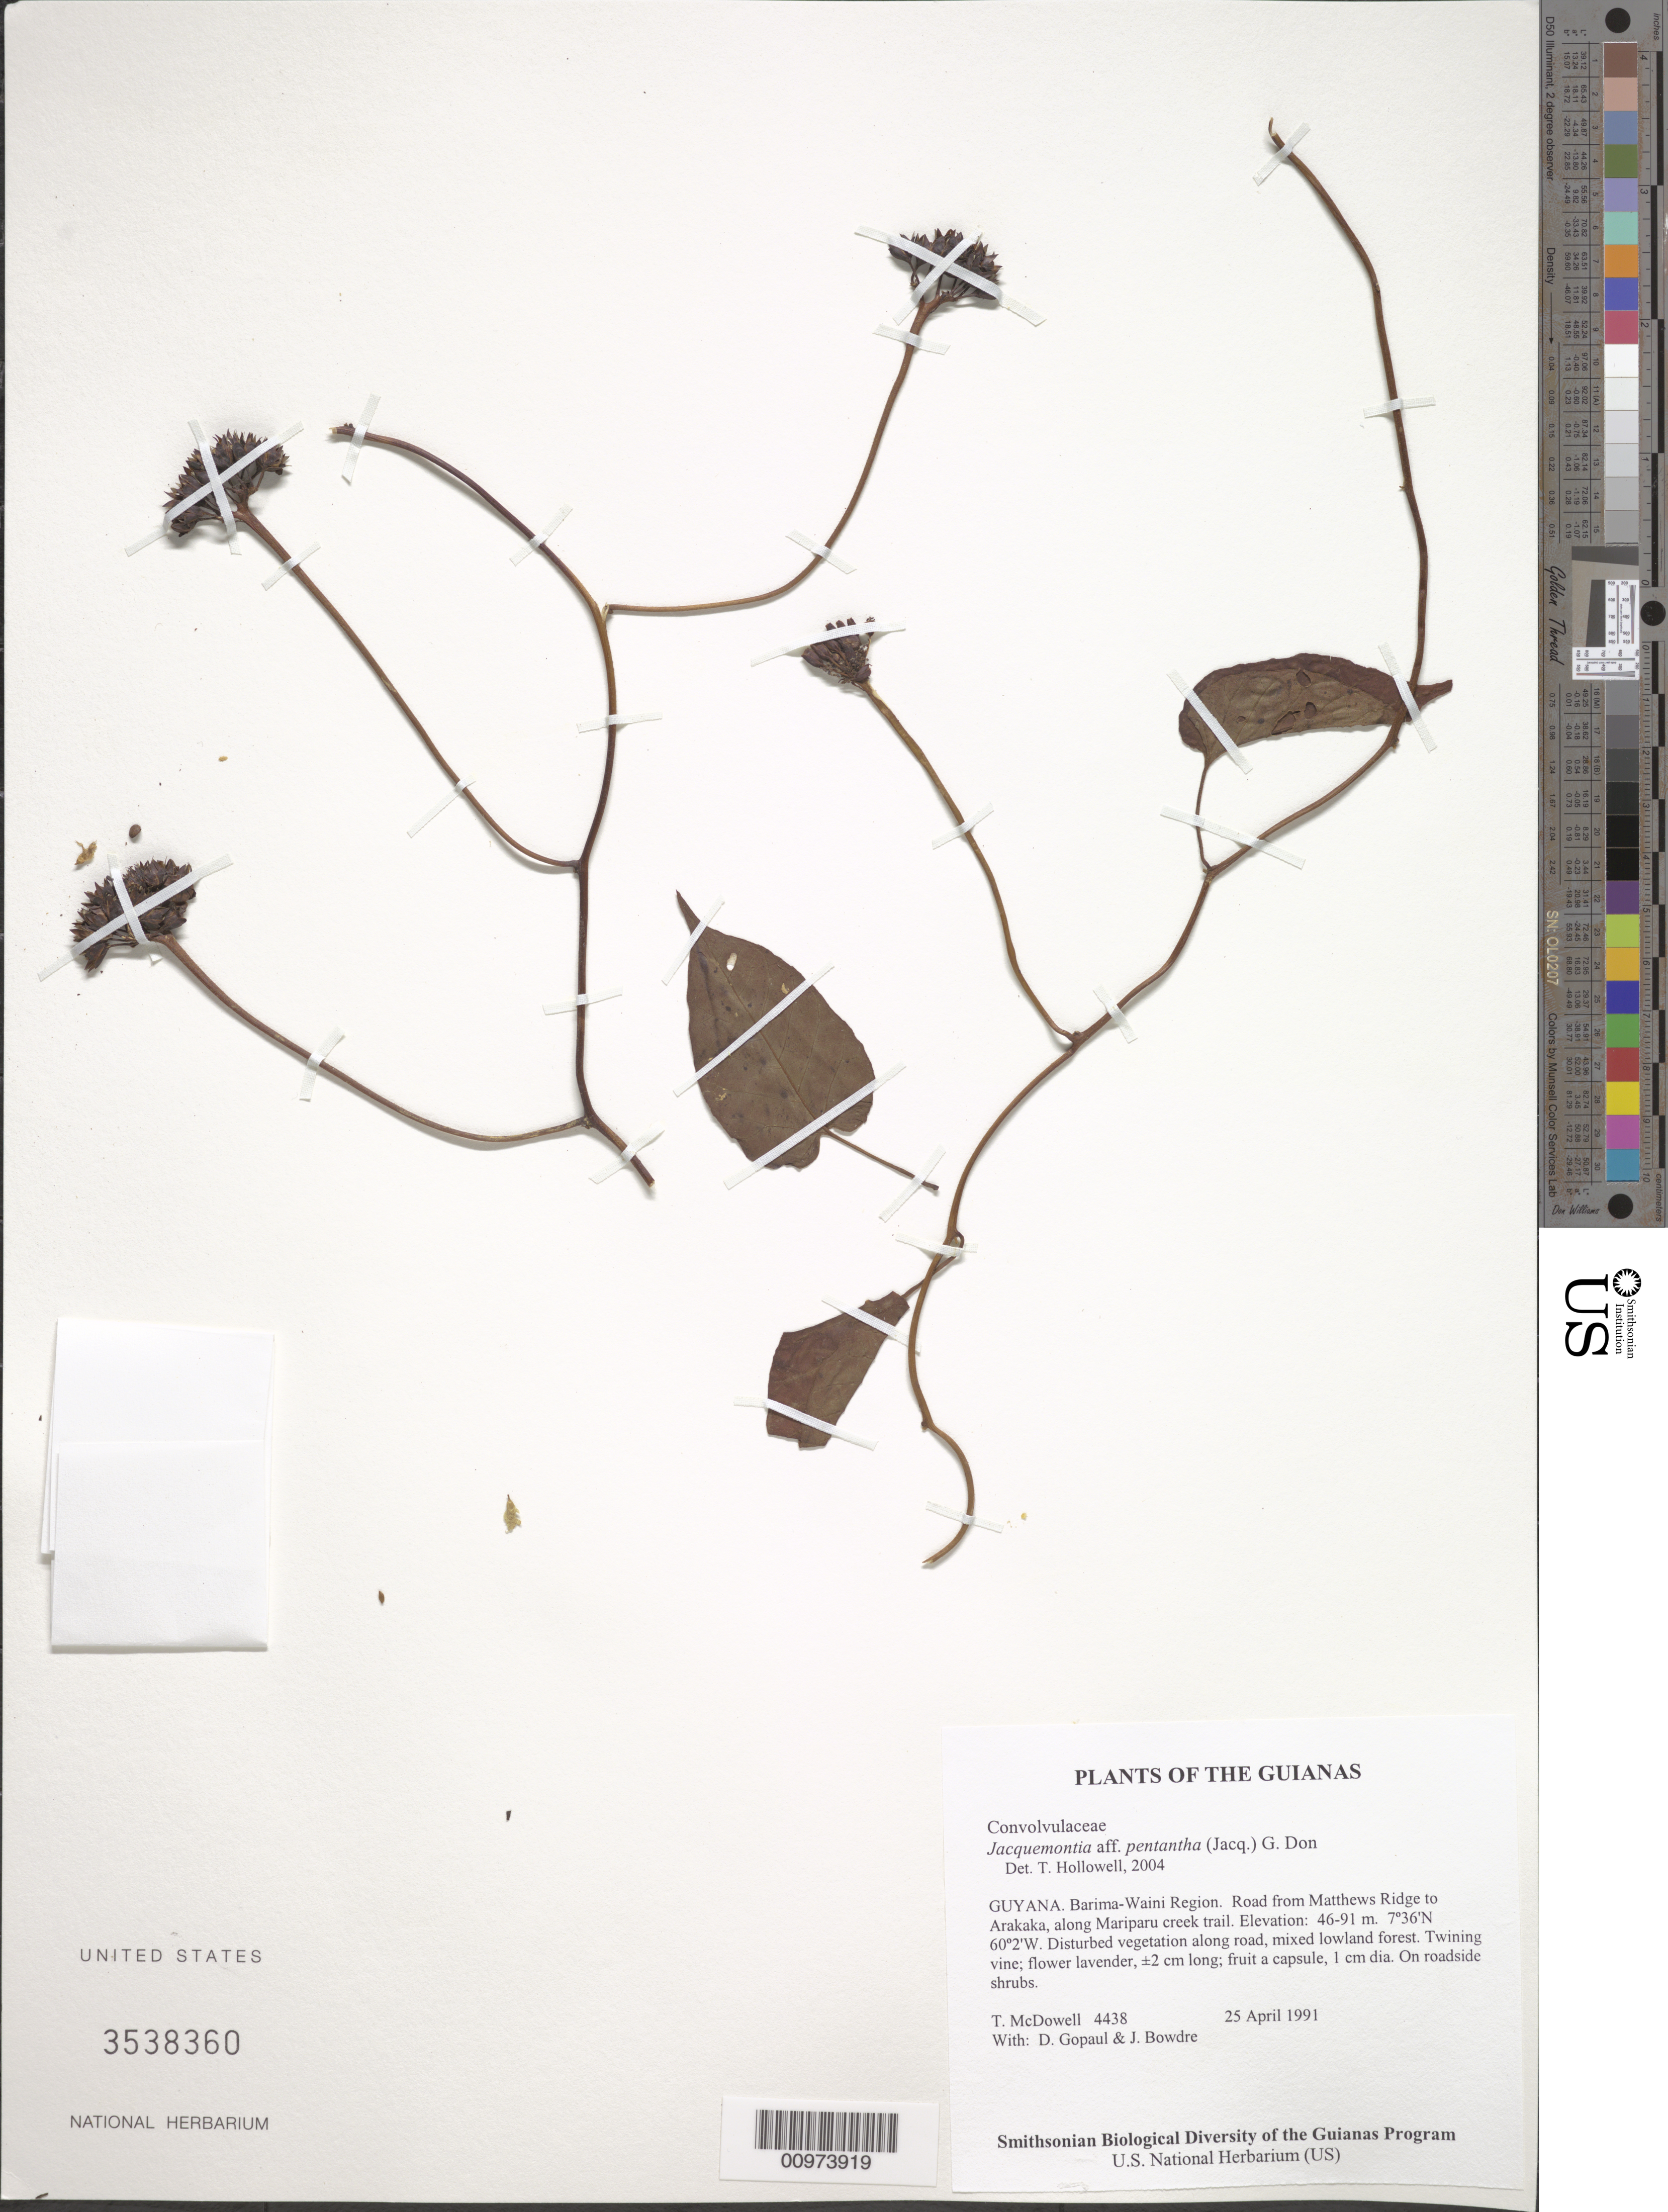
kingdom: Plantae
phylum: Tracheophyta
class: Magnoliopsida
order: Solanales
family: Convolvulaceae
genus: Jacquemontia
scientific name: Jacquemontia pentanthos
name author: (Jacq.) G. Don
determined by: Hollowell, T. H., (BOT), Smithsonian Institution - National Museum of Natural History (UNITED STATES)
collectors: T. McDowell, D. Gopaul & J. Bowdre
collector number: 4438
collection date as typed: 25 April 1991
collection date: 1991-04-25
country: Guyana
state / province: Barima-Waini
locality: Road from Matthews Ridge to Arakaka, along Mariparu creek trail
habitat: Disturbed vegetation along road, mixed lowland forest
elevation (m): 46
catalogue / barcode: US 3538360